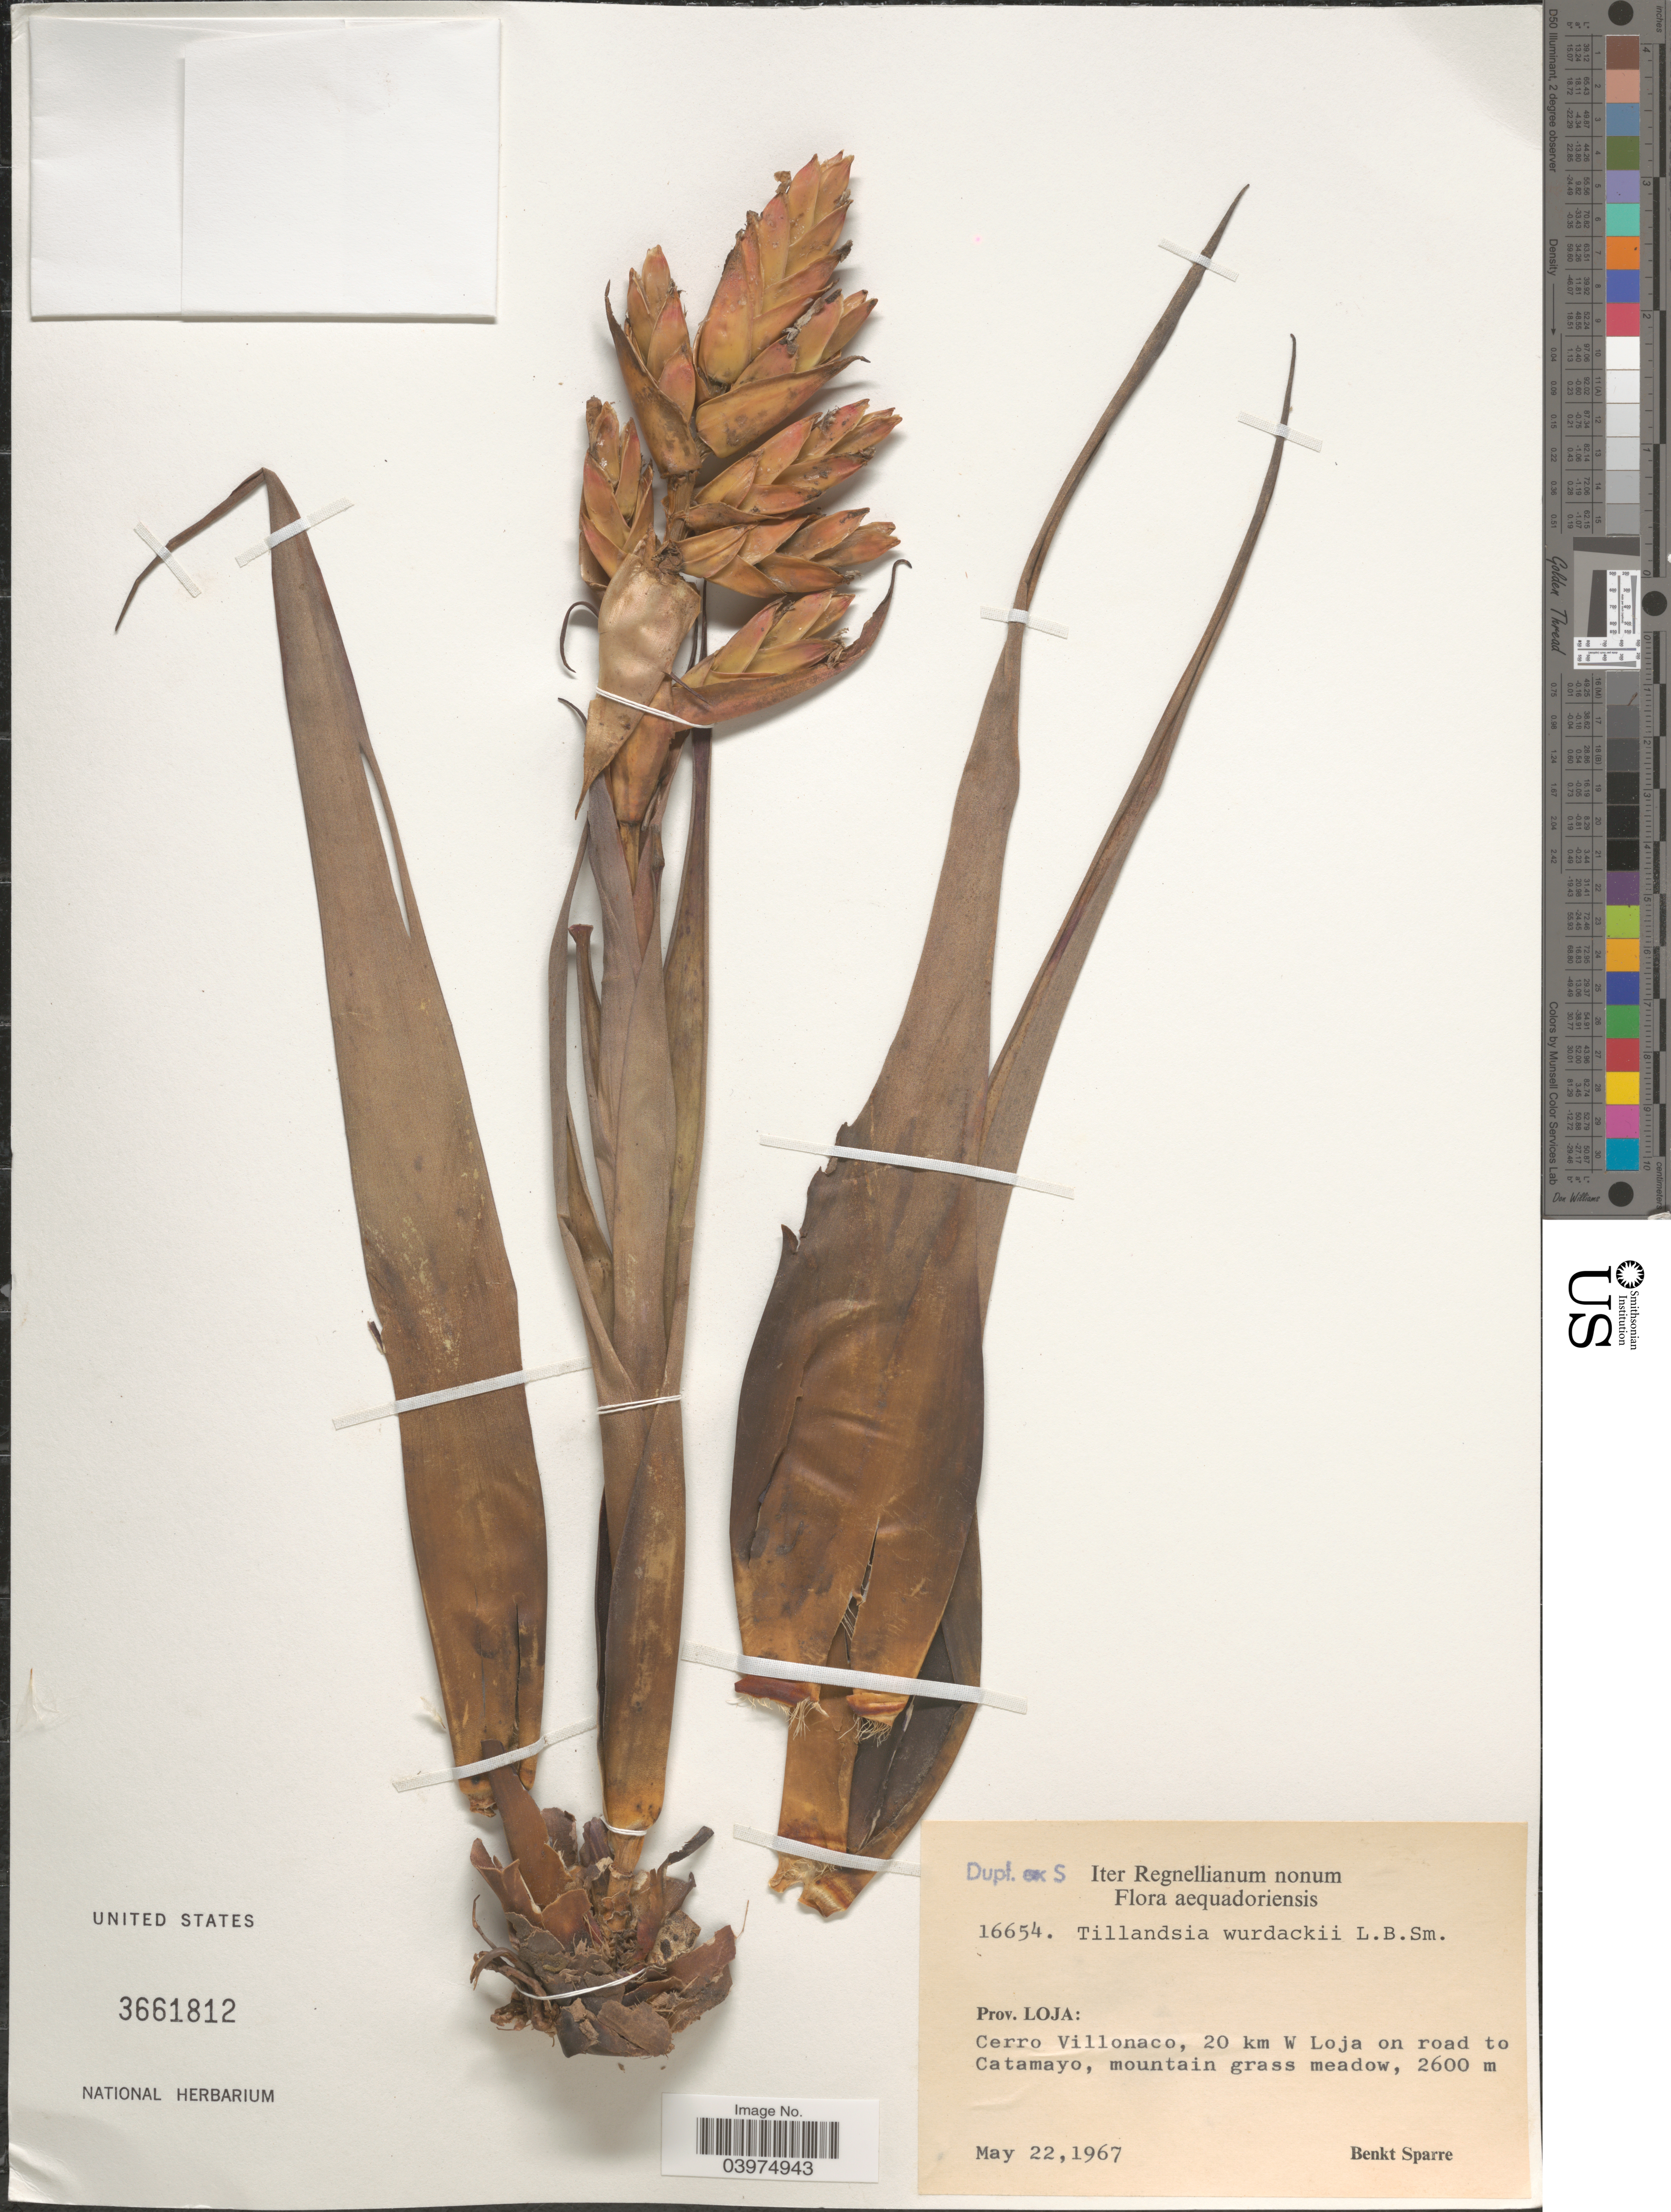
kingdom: Plantae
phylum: Tracheophyta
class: Liliopsida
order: Poales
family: Bromeliaceae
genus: Tillandsia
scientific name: Tillandsia wurdackii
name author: L.B. Sm.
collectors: B. Sparre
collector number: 16654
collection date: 1967-05-22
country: Ecuador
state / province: Loja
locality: Iter Regnellianum nonum. Cerro Villonaco, 20 km W Loja on road to Catamayo, mountain grass meadow.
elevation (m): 2600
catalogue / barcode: US 3661812